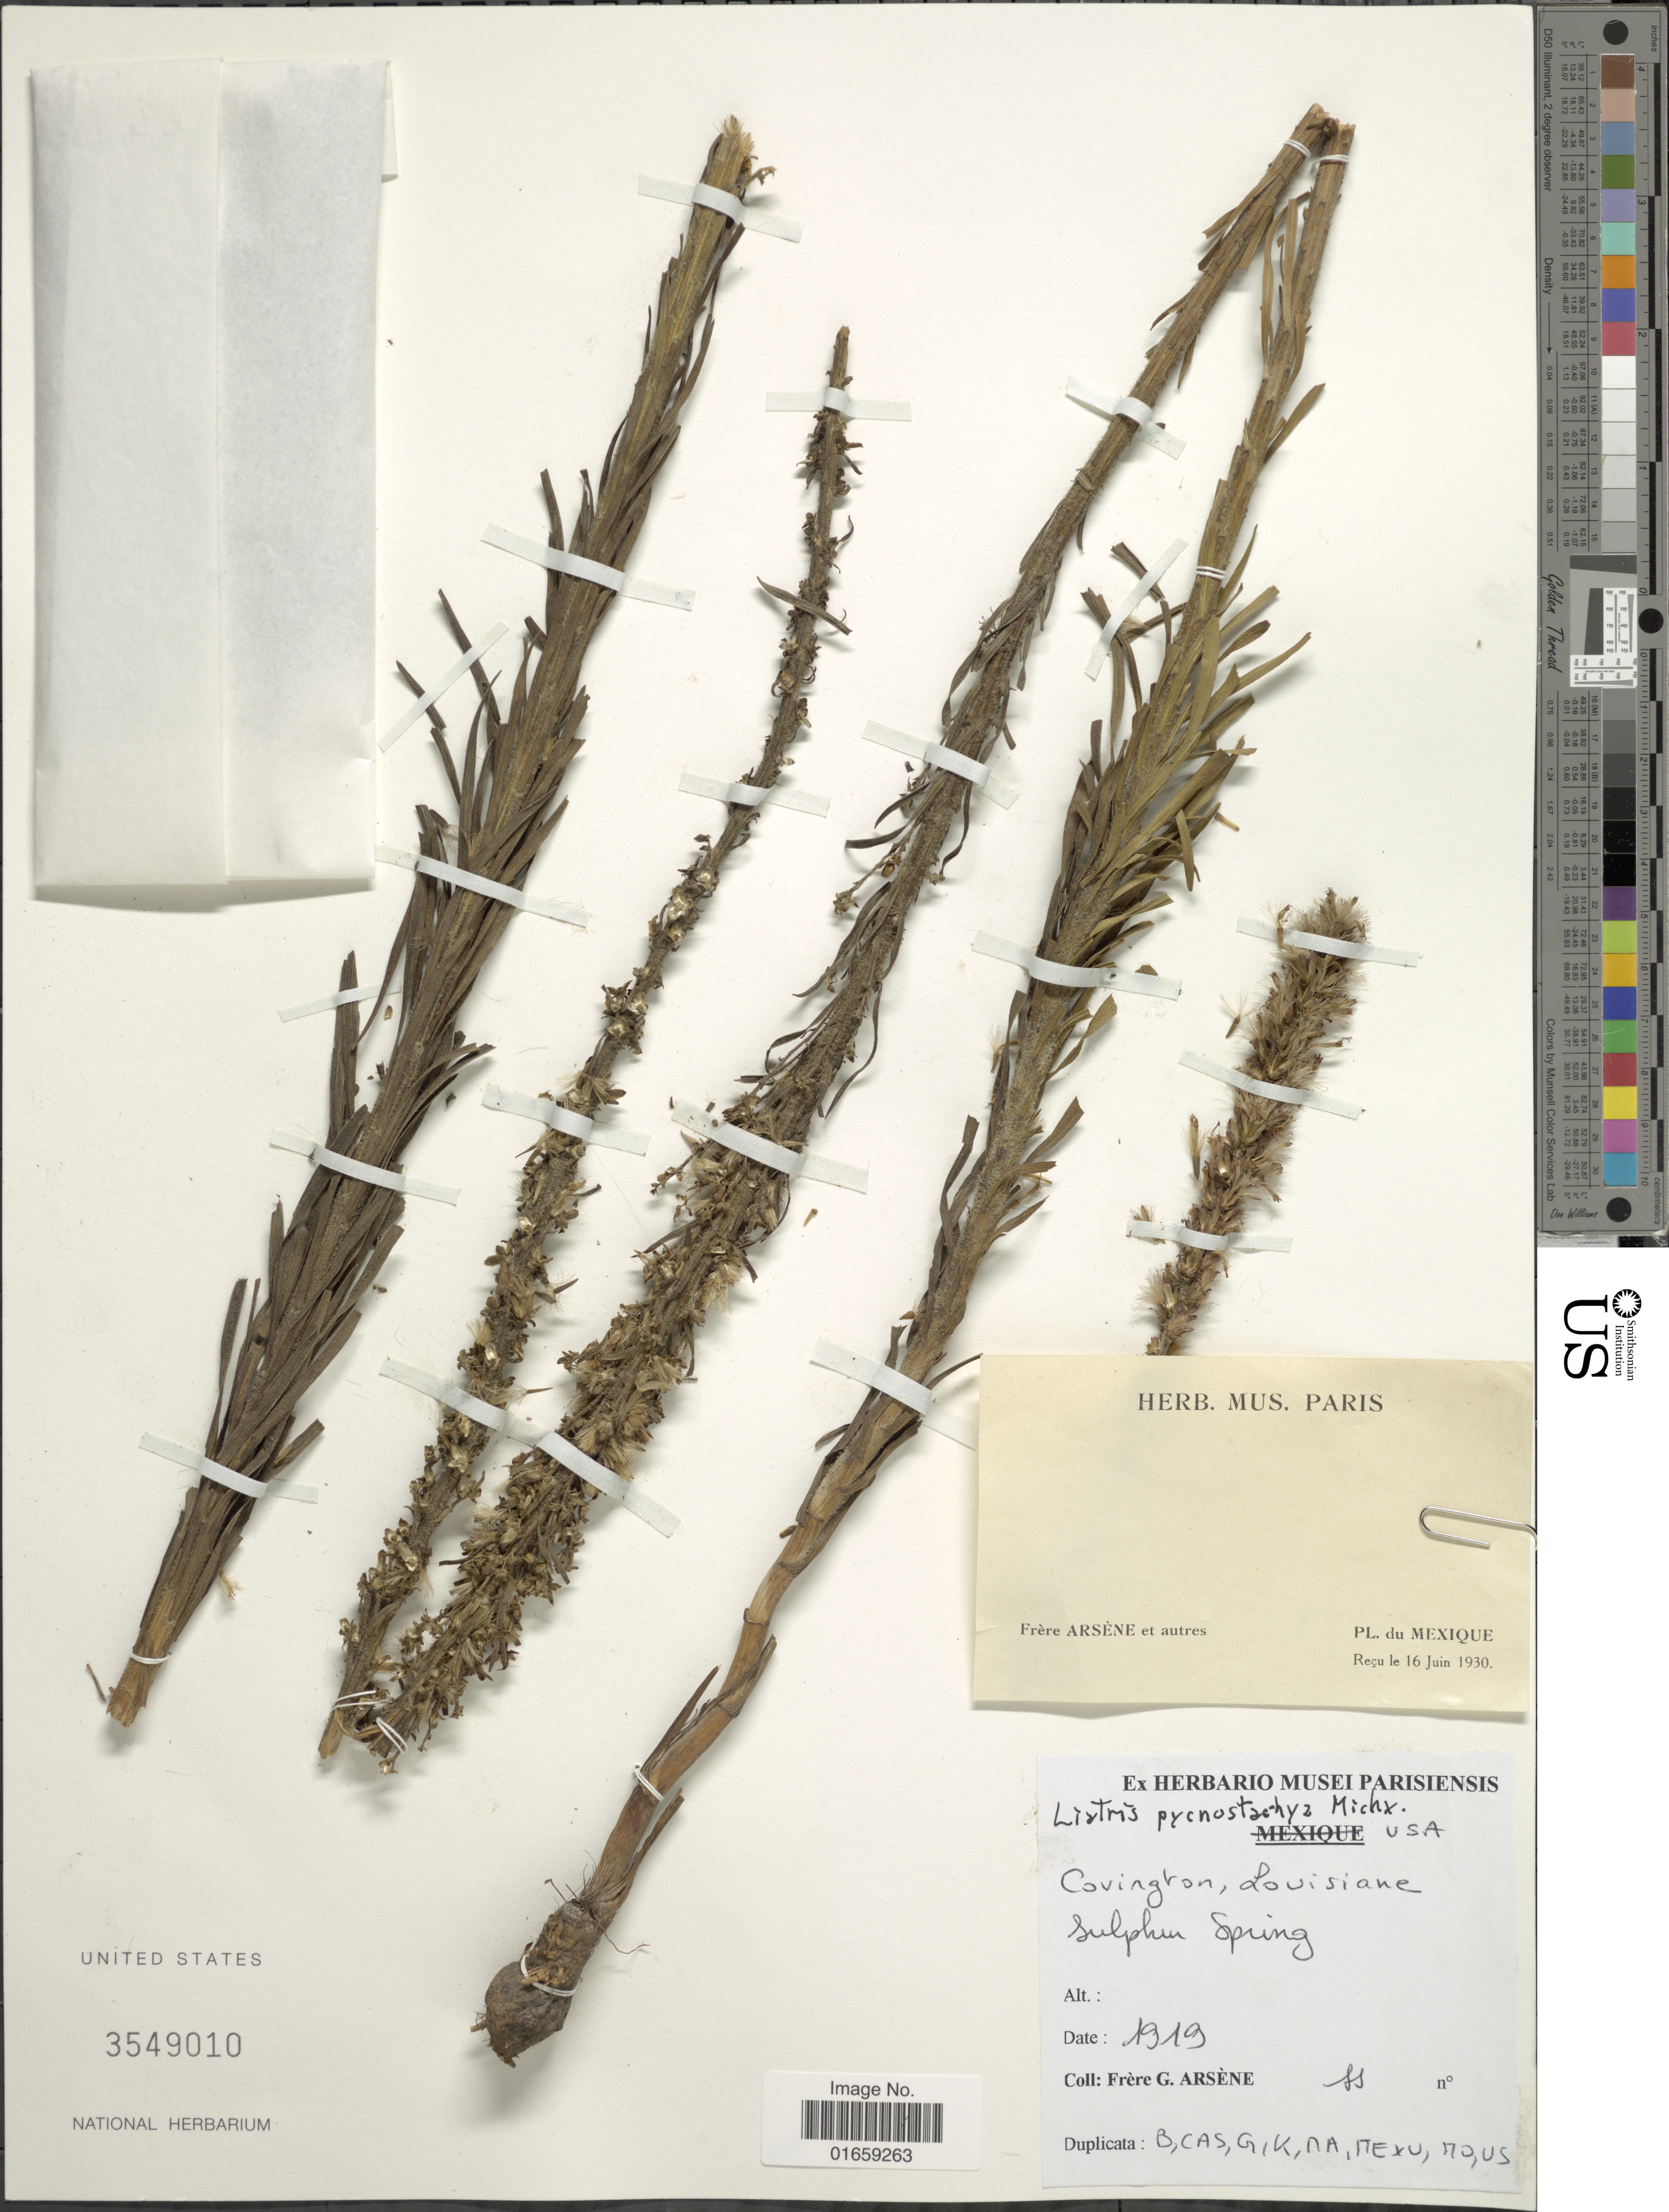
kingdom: Plantae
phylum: Tracheophyta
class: Magnoliopsida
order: Asterales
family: Asteraceae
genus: Liatris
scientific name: Liatris pycnostachya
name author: Michx.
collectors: Bro. G. Arsène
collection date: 1919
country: United States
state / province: Louisiana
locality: Covingron, Sulphur Spring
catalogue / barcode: US 3549010